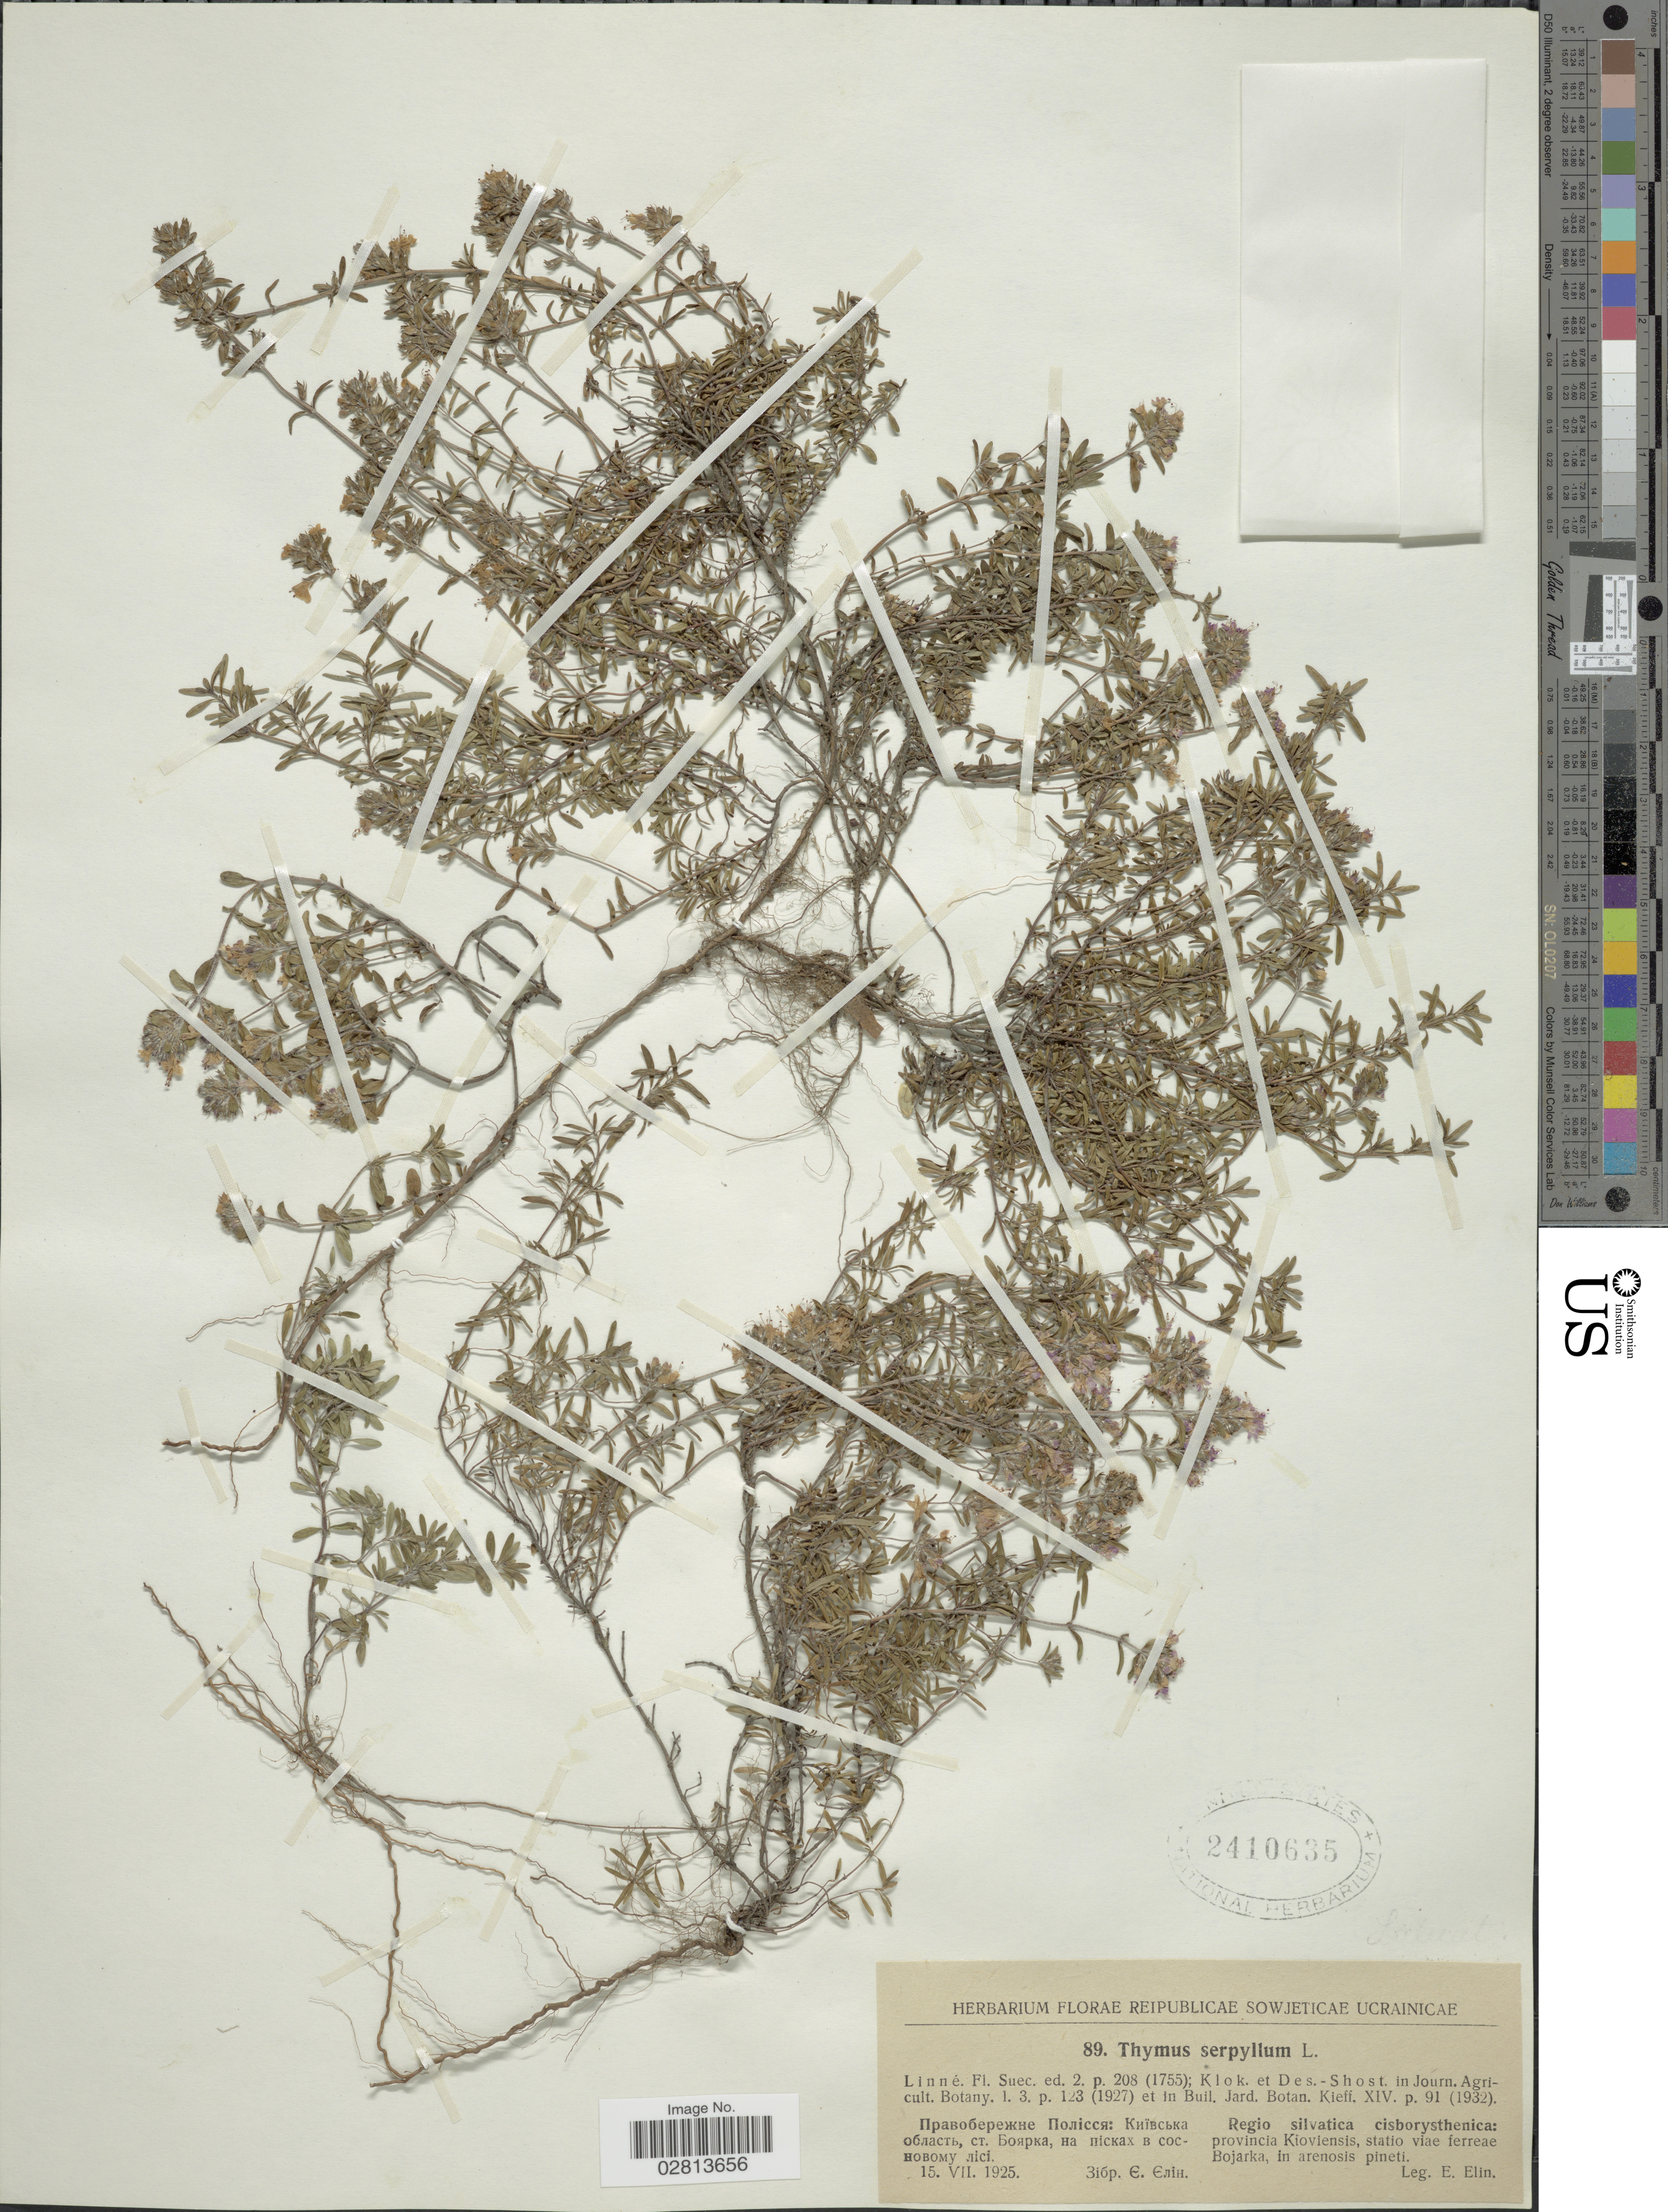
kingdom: Plantae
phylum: Tracheophyta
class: Magnoliopsida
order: Lamiales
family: Lamiaceae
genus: Thymus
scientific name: Thymus serpyllum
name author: L.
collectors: E. Elin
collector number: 89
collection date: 1925-07-15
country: Ukraine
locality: Regio silvatica cisborysthenica: provincia Kioviensis, statio viae ferreae Bojarka, in arenosis pineti.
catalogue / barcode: US 2410635